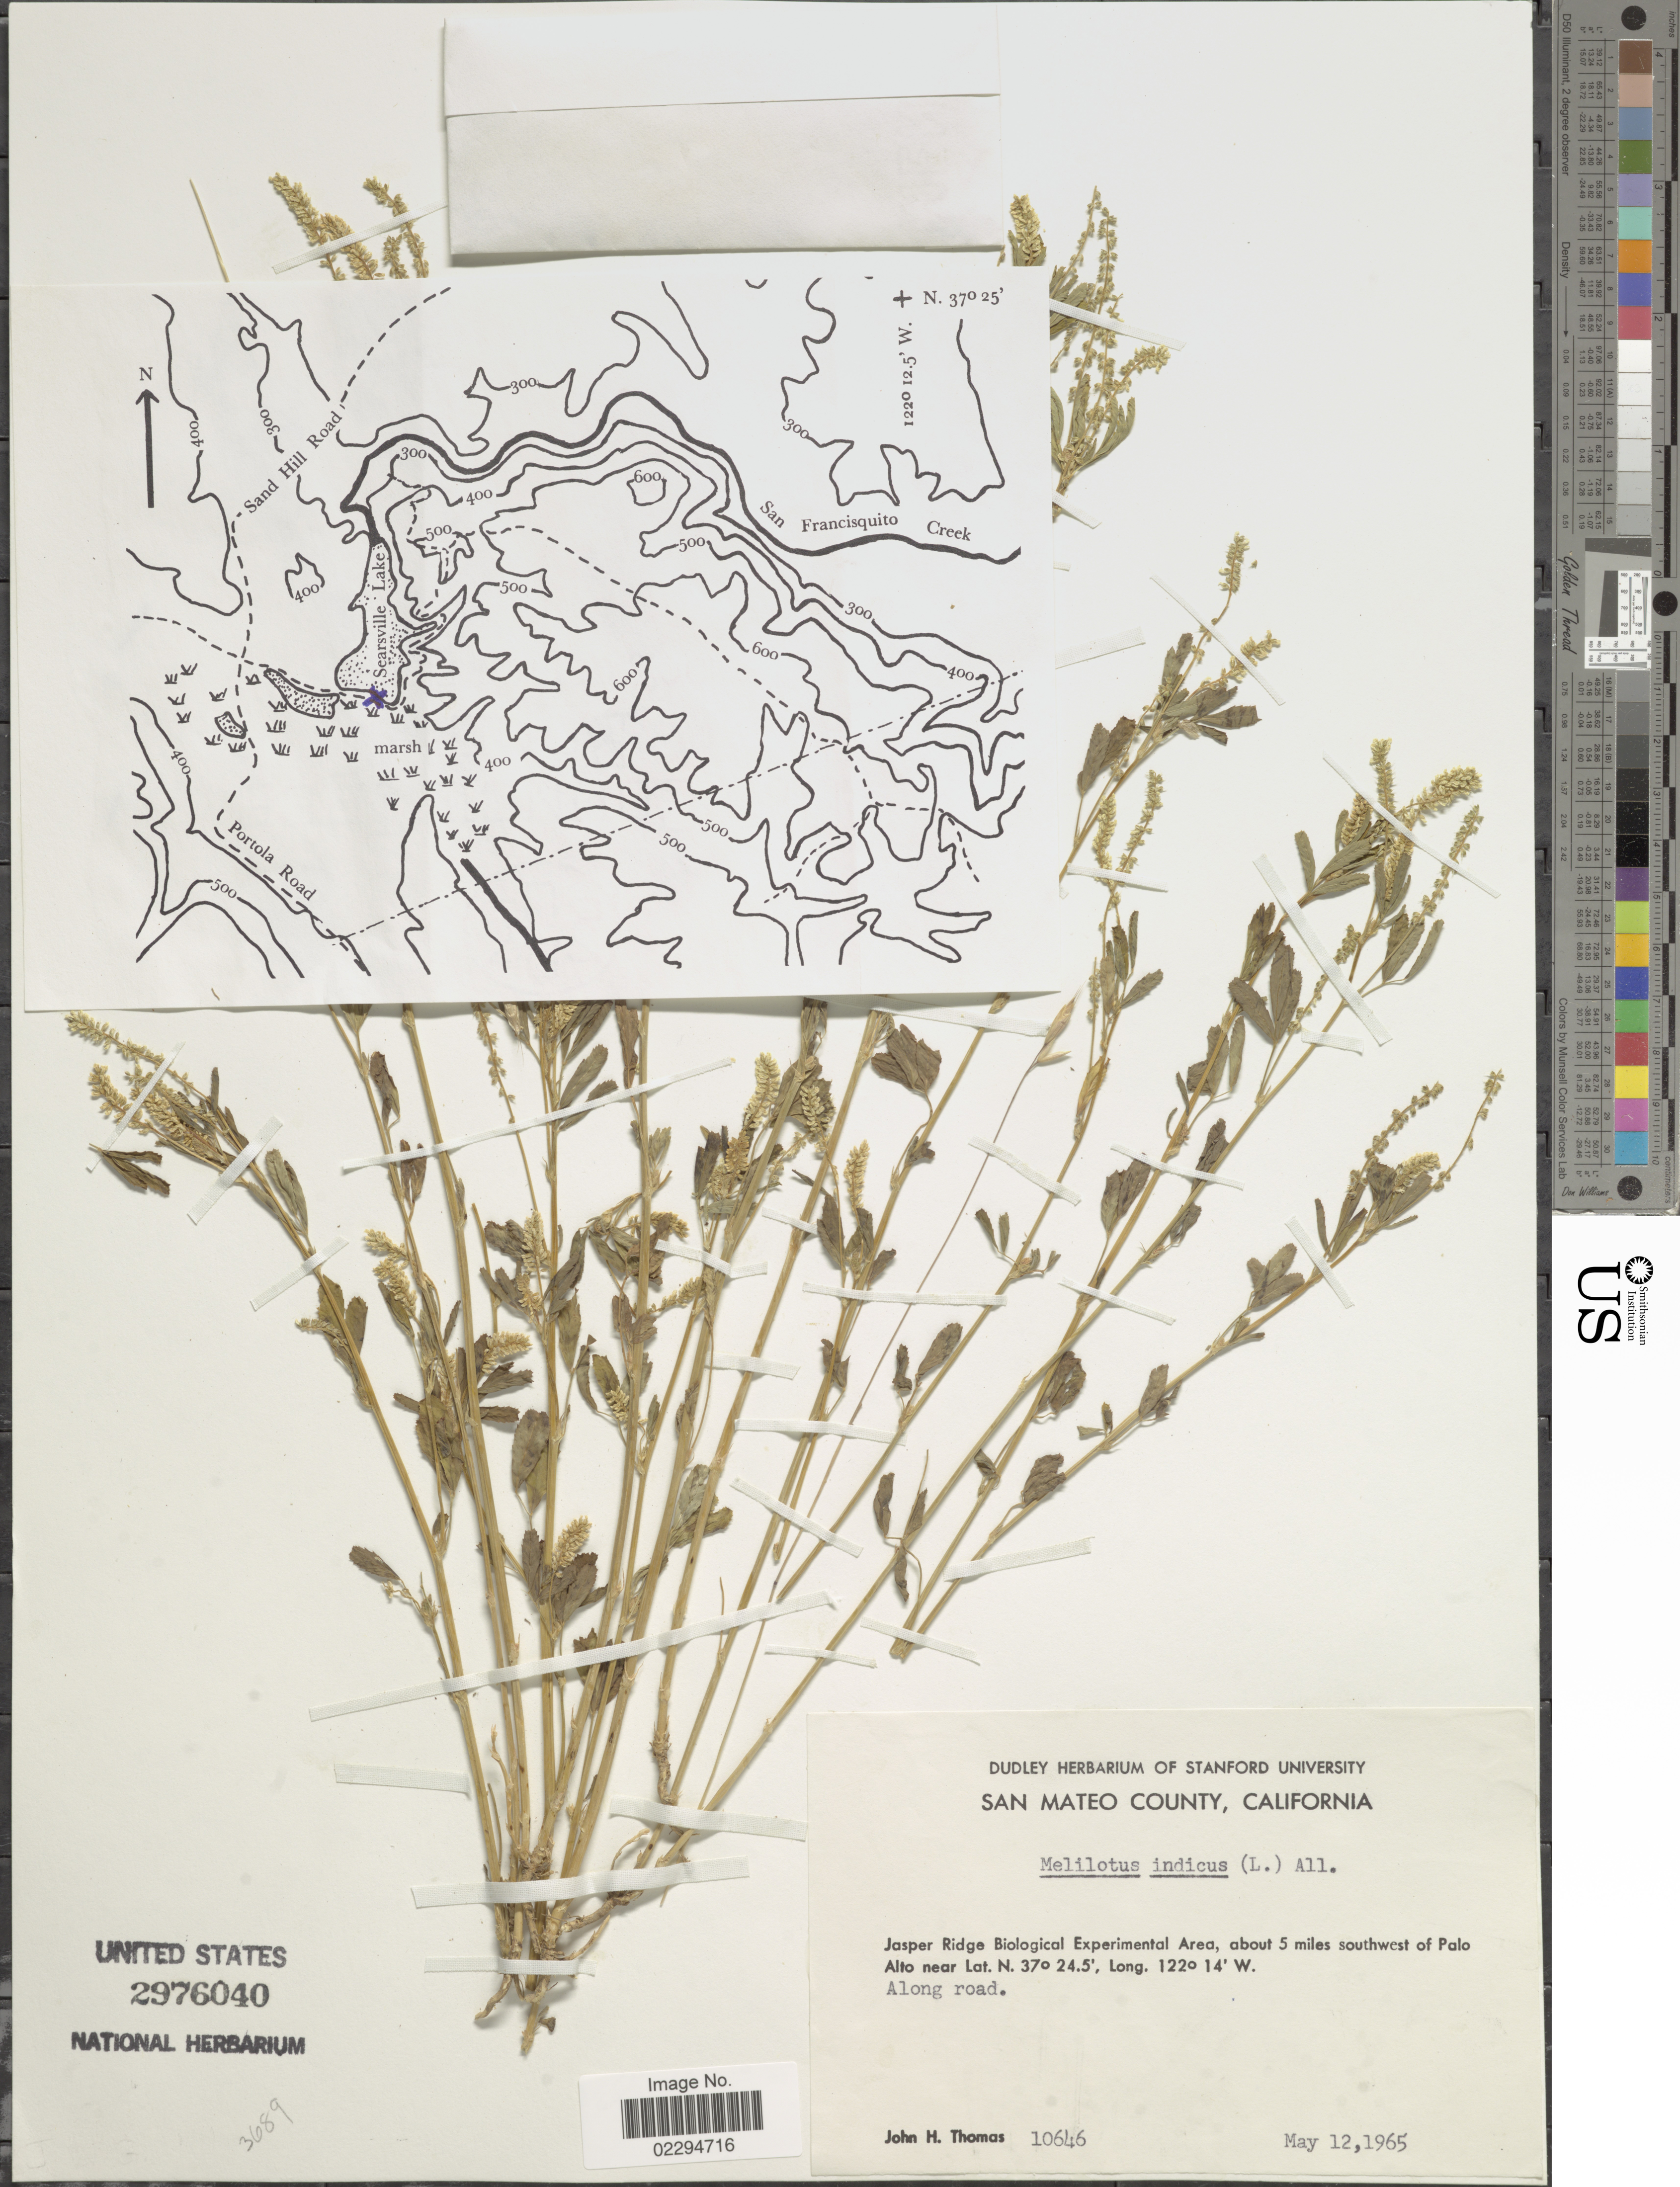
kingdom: Plantae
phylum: Tracheophyta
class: Magnoliopsida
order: Fabales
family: Fabaceae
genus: Melilotus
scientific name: Melilotus indicus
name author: (L.) All.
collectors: J. H. Thomas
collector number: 10646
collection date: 1965-05-12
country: United States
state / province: California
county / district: San Mateo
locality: San Mateo County. Jasper Ridge Biological Experimental Area, about 5 miles southwest of Palo Alto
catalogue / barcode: US 2976040